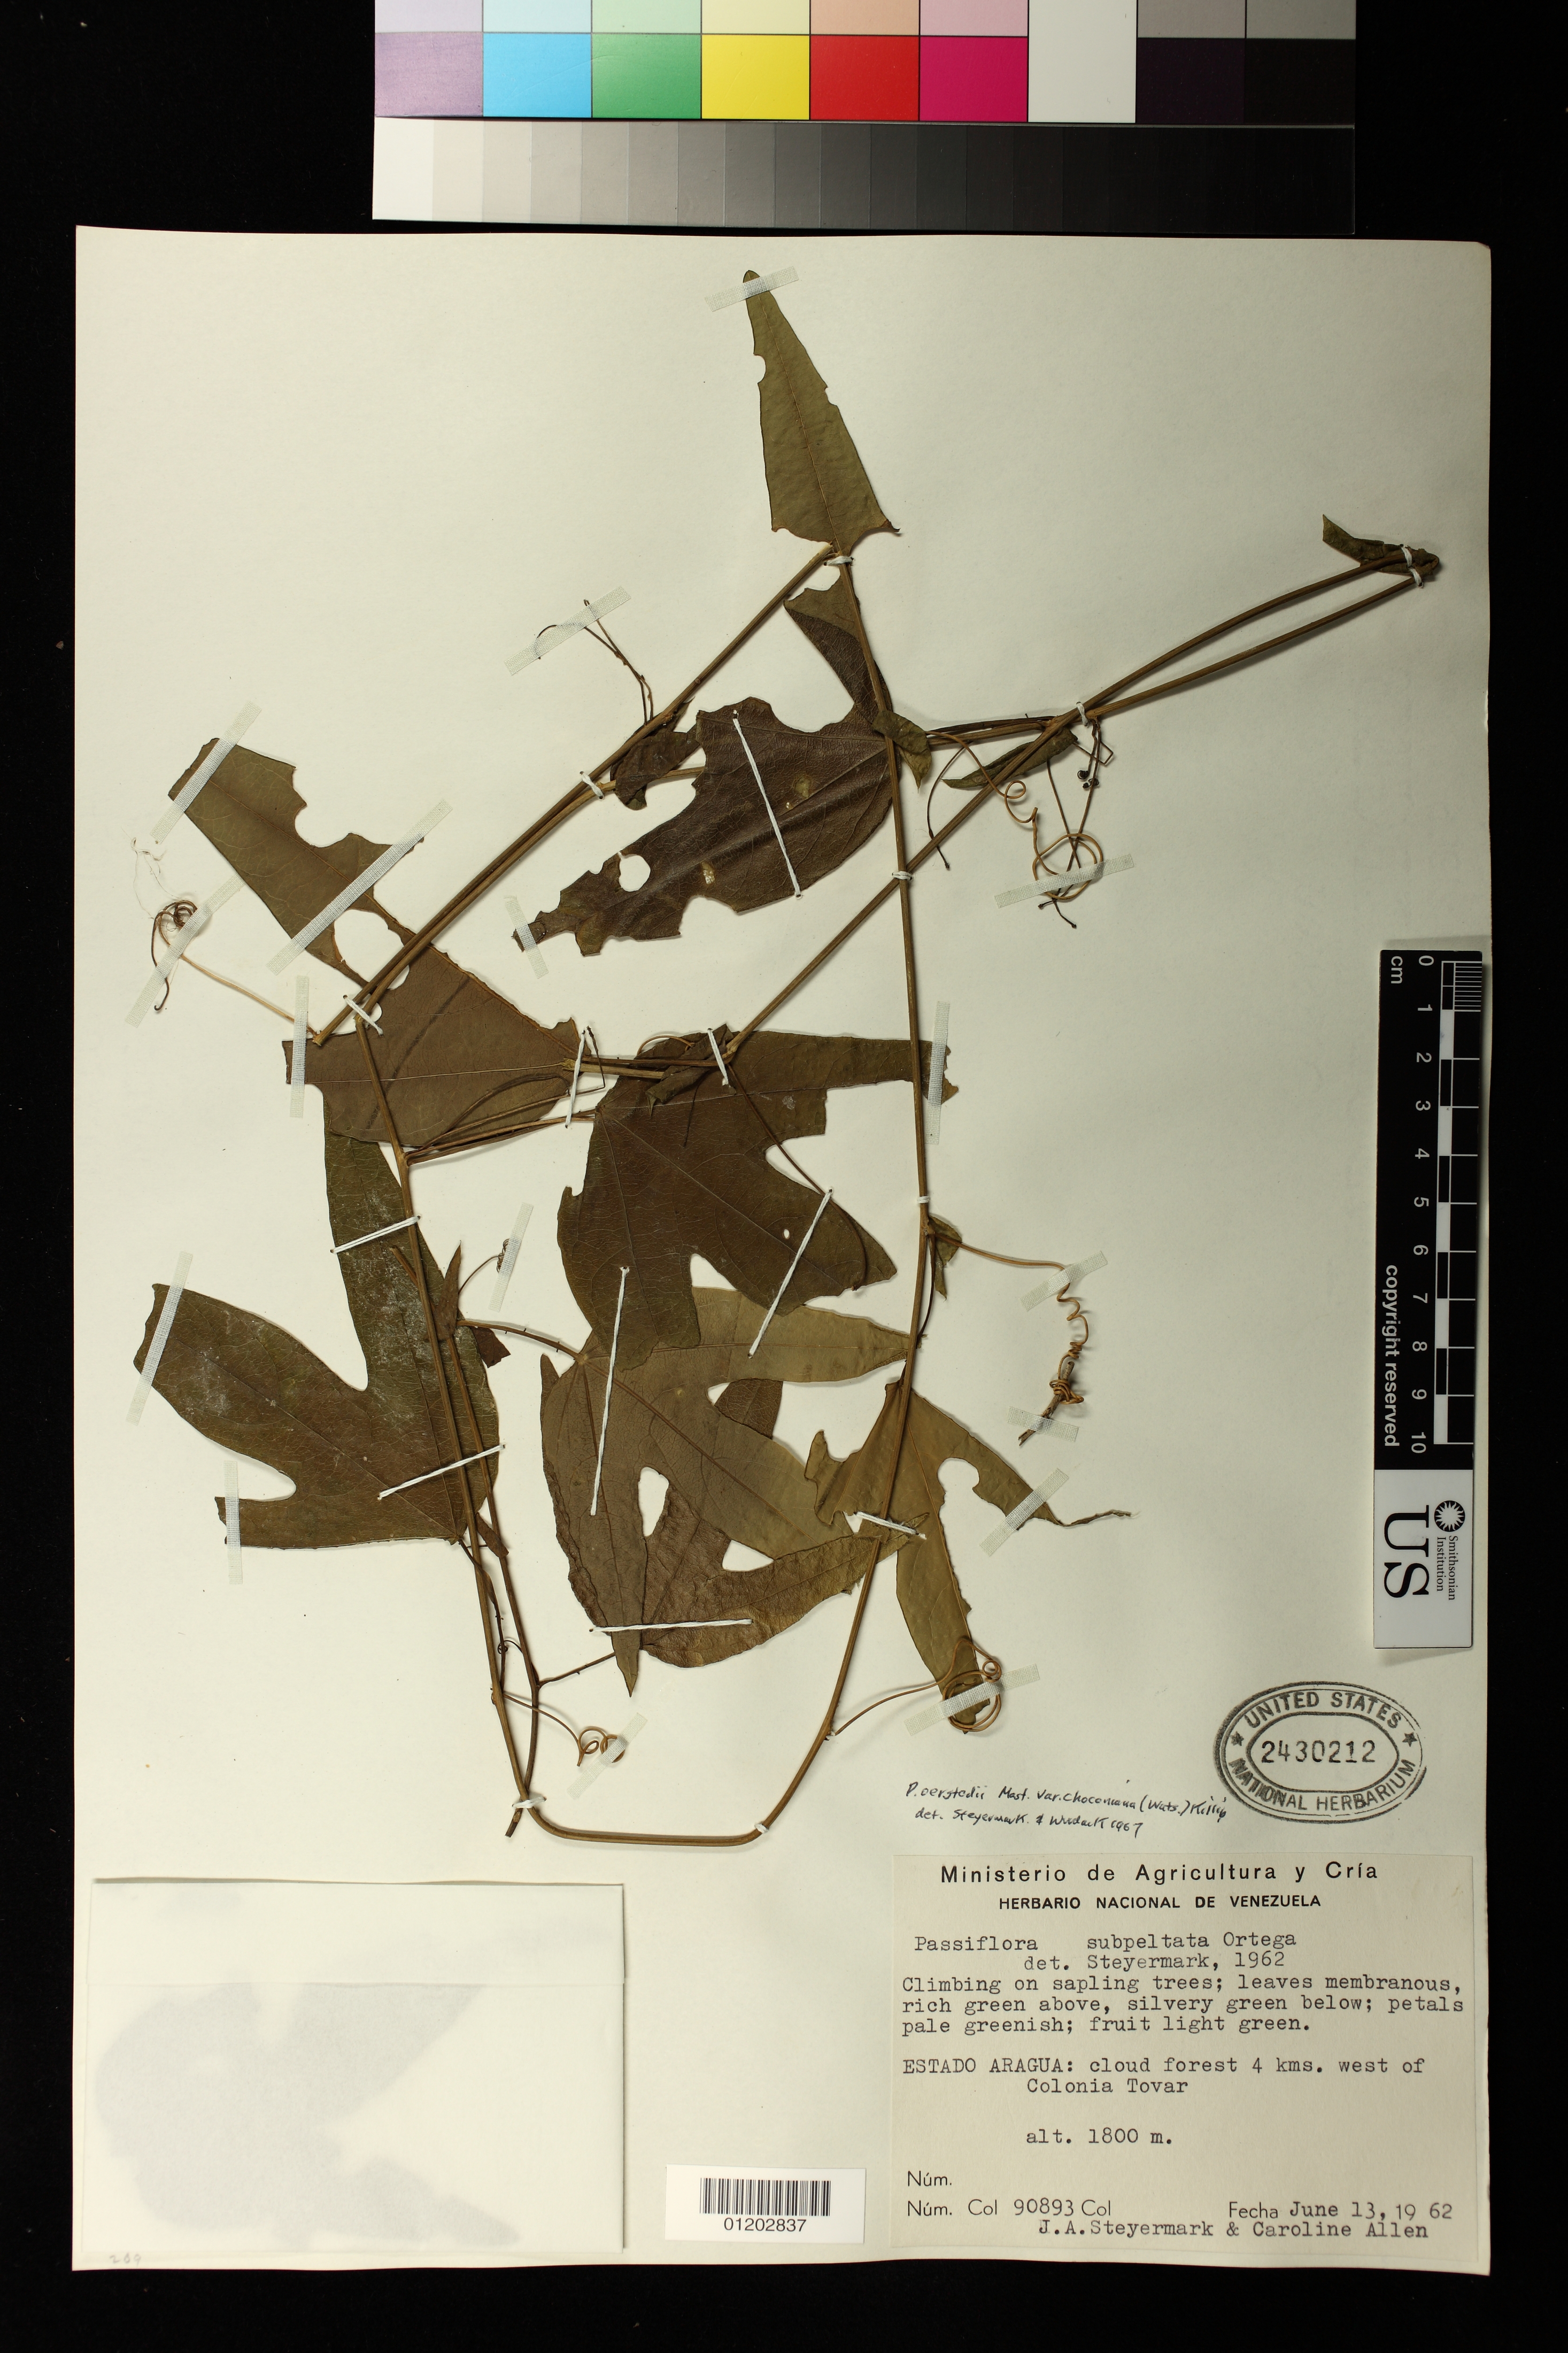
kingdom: Plantae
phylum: Tracheophyta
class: Magnoliopsida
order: Malpighiales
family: Passifloraceae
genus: Passiflora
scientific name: Passiflora oerstedii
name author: Mast. in Mart.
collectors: J. Steyermark & C. K. Allen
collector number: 90893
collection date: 1962-06-13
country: Venezuela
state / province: Aragua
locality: cloud forest 4 kms. west of Colonia Tovar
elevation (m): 1800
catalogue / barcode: US 2430212